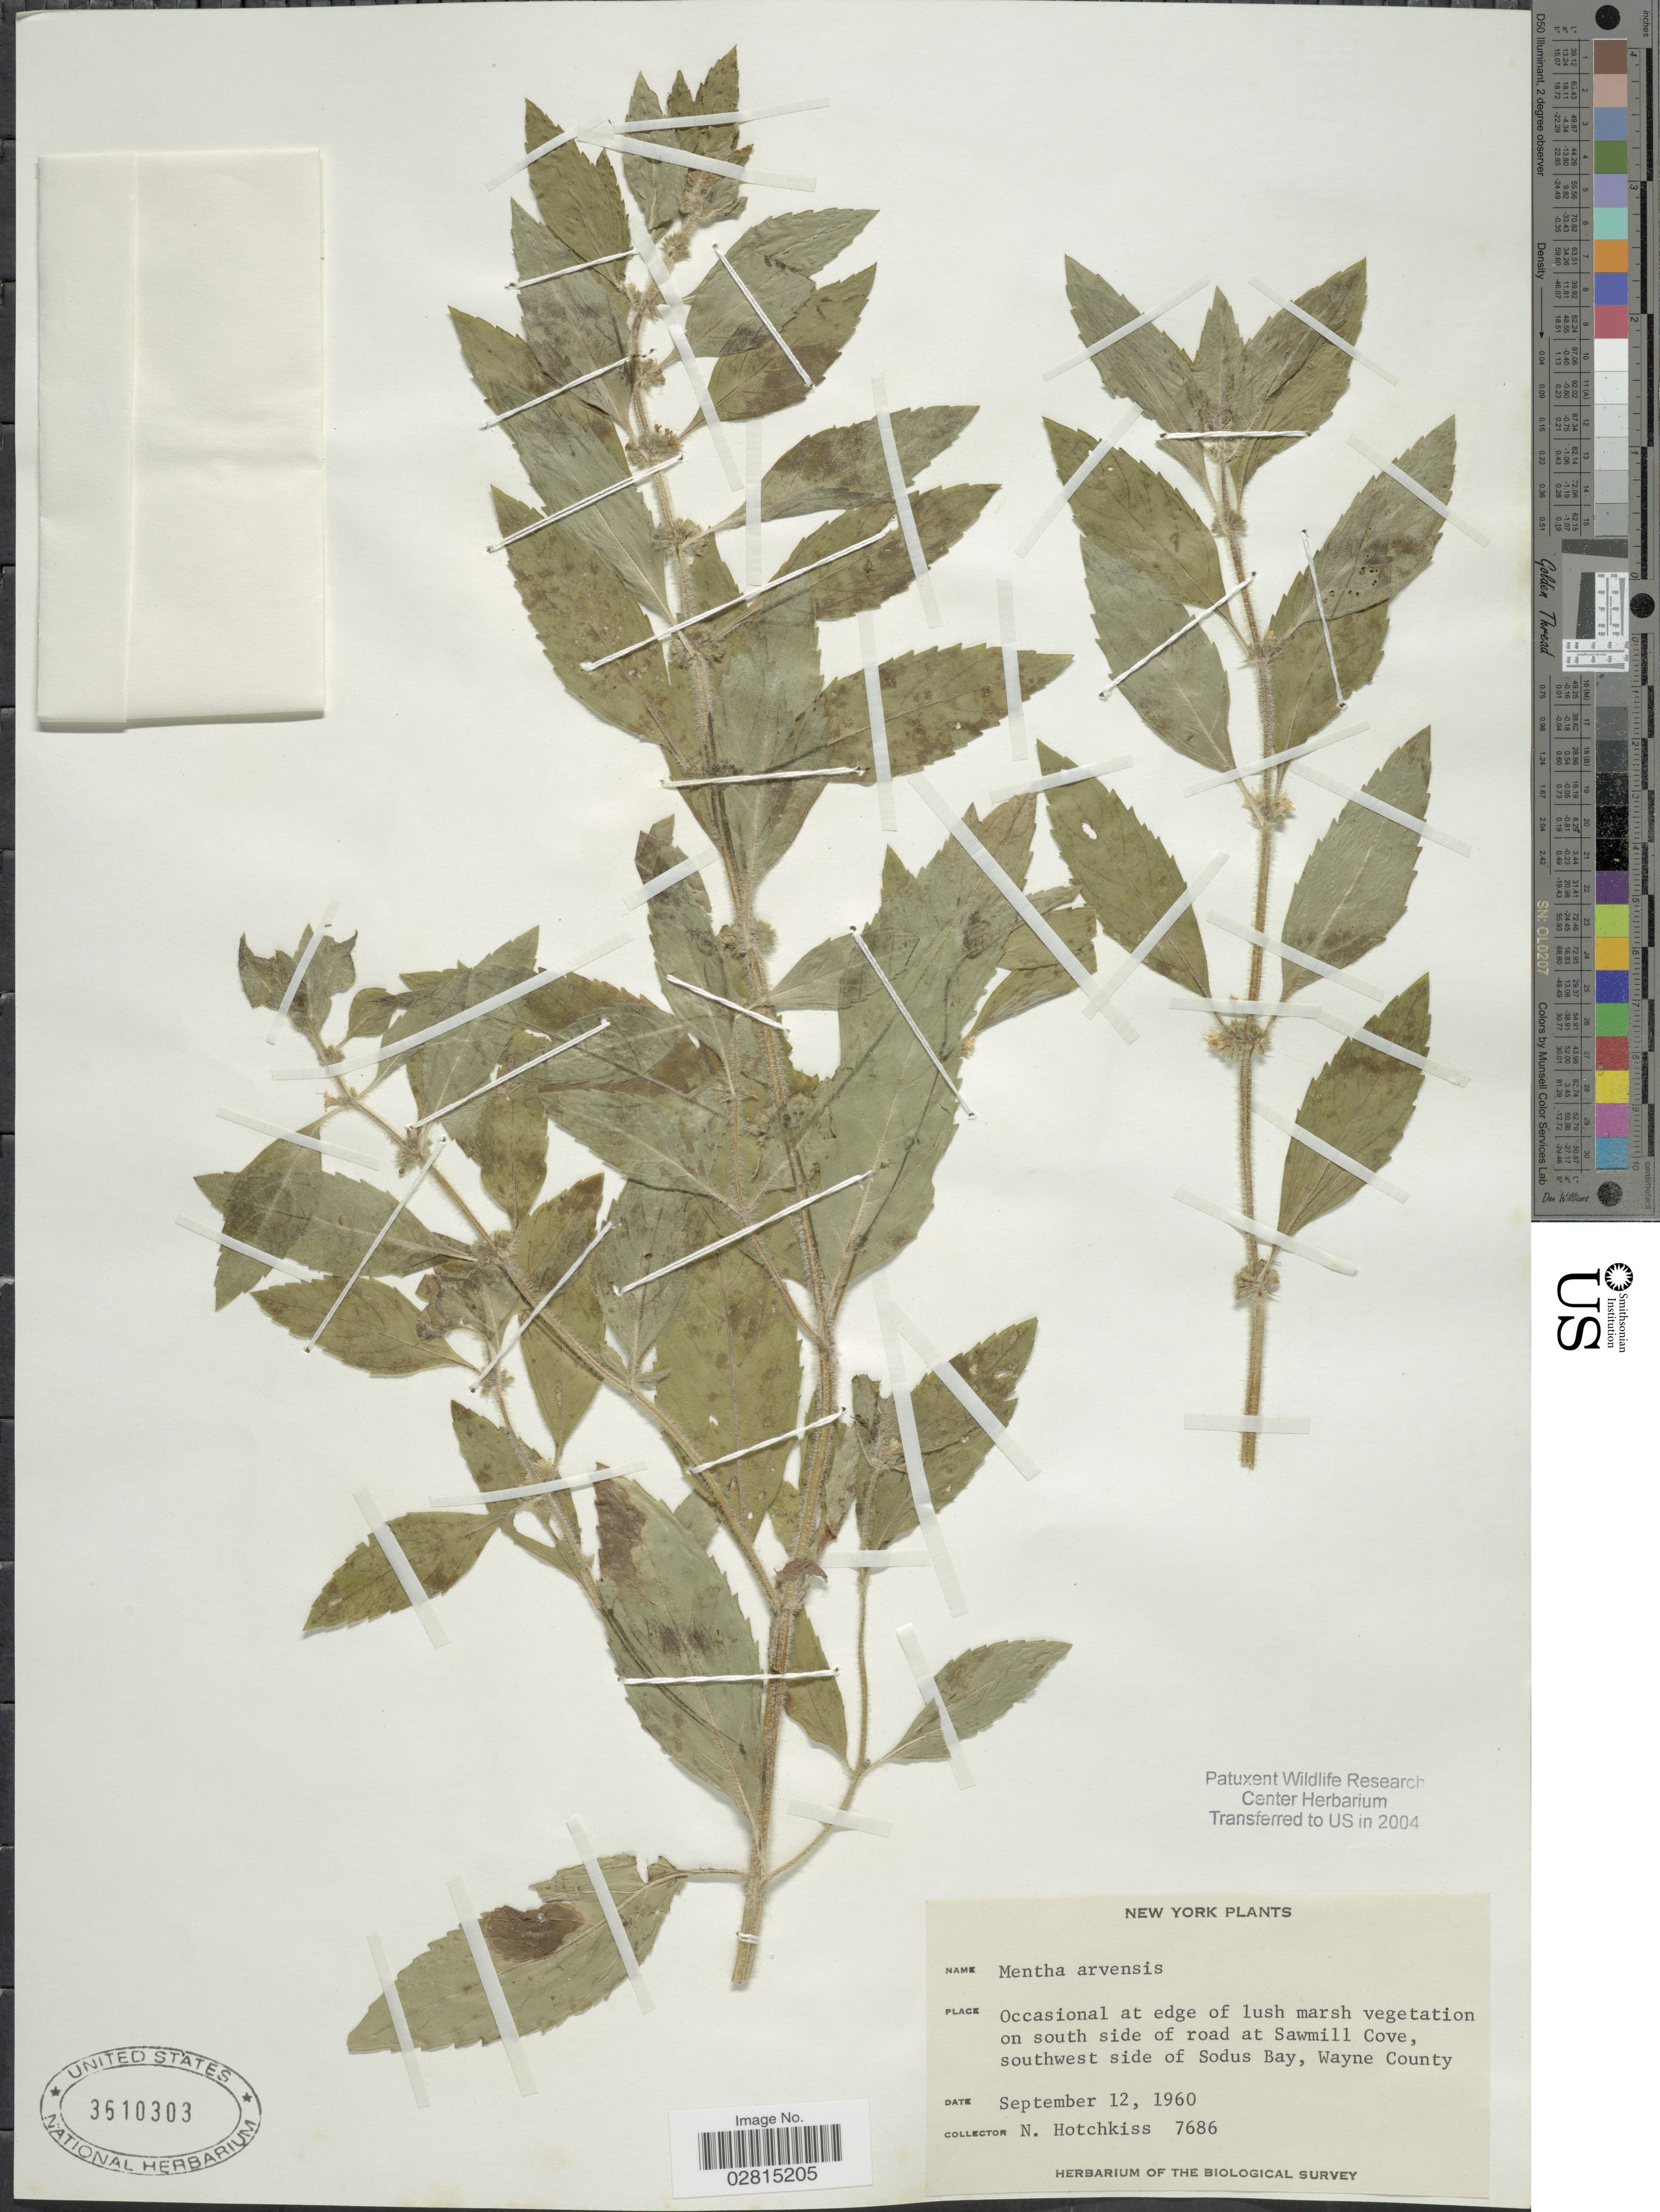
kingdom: Plantae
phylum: Tracheophyta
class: Magnoliopsida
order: Lamiales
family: Lamiaceae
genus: Mentha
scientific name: Mentha canadensis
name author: L.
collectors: N. Hotchkiss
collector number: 7686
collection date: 1960-09-12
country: United States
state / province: New York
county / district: Wayne Co.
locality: On south side of road at Sawmill Cove, southwest side of Sodus Bay.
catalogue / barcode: US 3610303